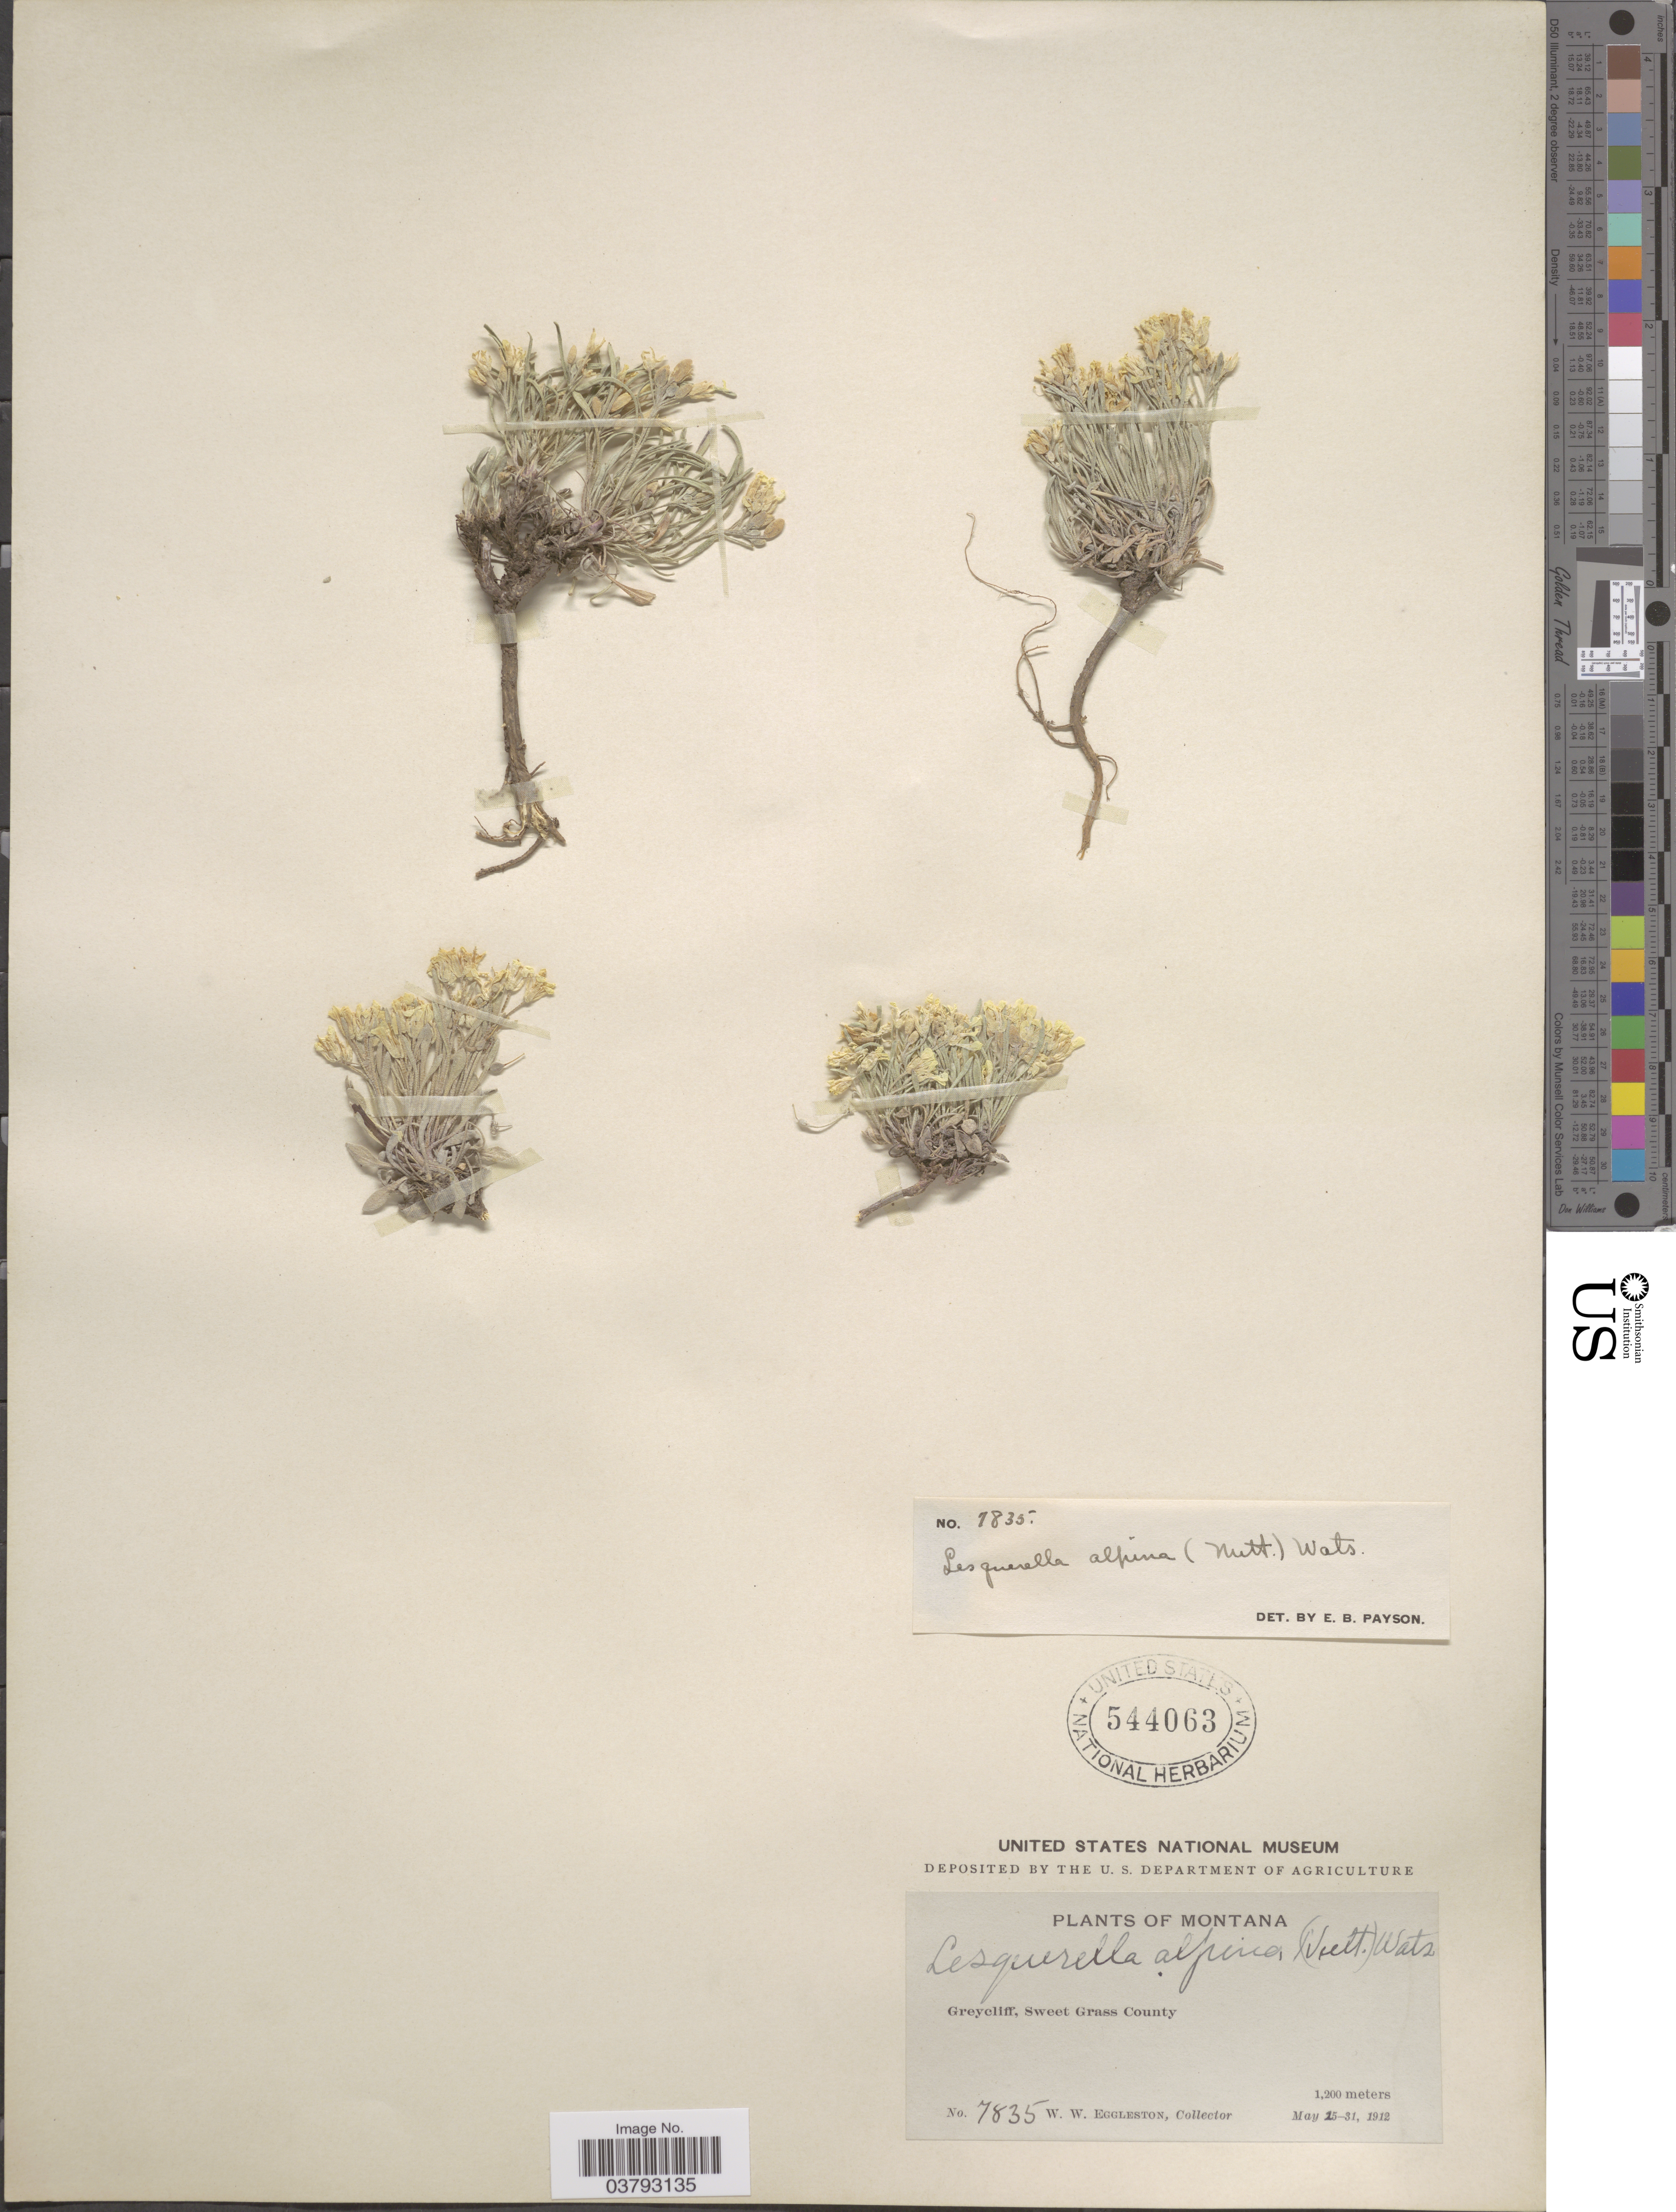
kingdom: Plantae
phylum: Tracheophyta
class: Magnoliopsida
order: Brassicales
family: Brassicaceae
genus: Lesquerella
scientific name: Lesquerella alpina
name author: (Nutt.) S. Watson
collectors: W. W. Eggleston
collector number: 7835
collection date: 1912-05-25/1912-05-31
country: United States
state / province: Montana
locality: Greycliff, Sweet Grass County.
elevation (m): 1200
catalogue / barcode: US 544063